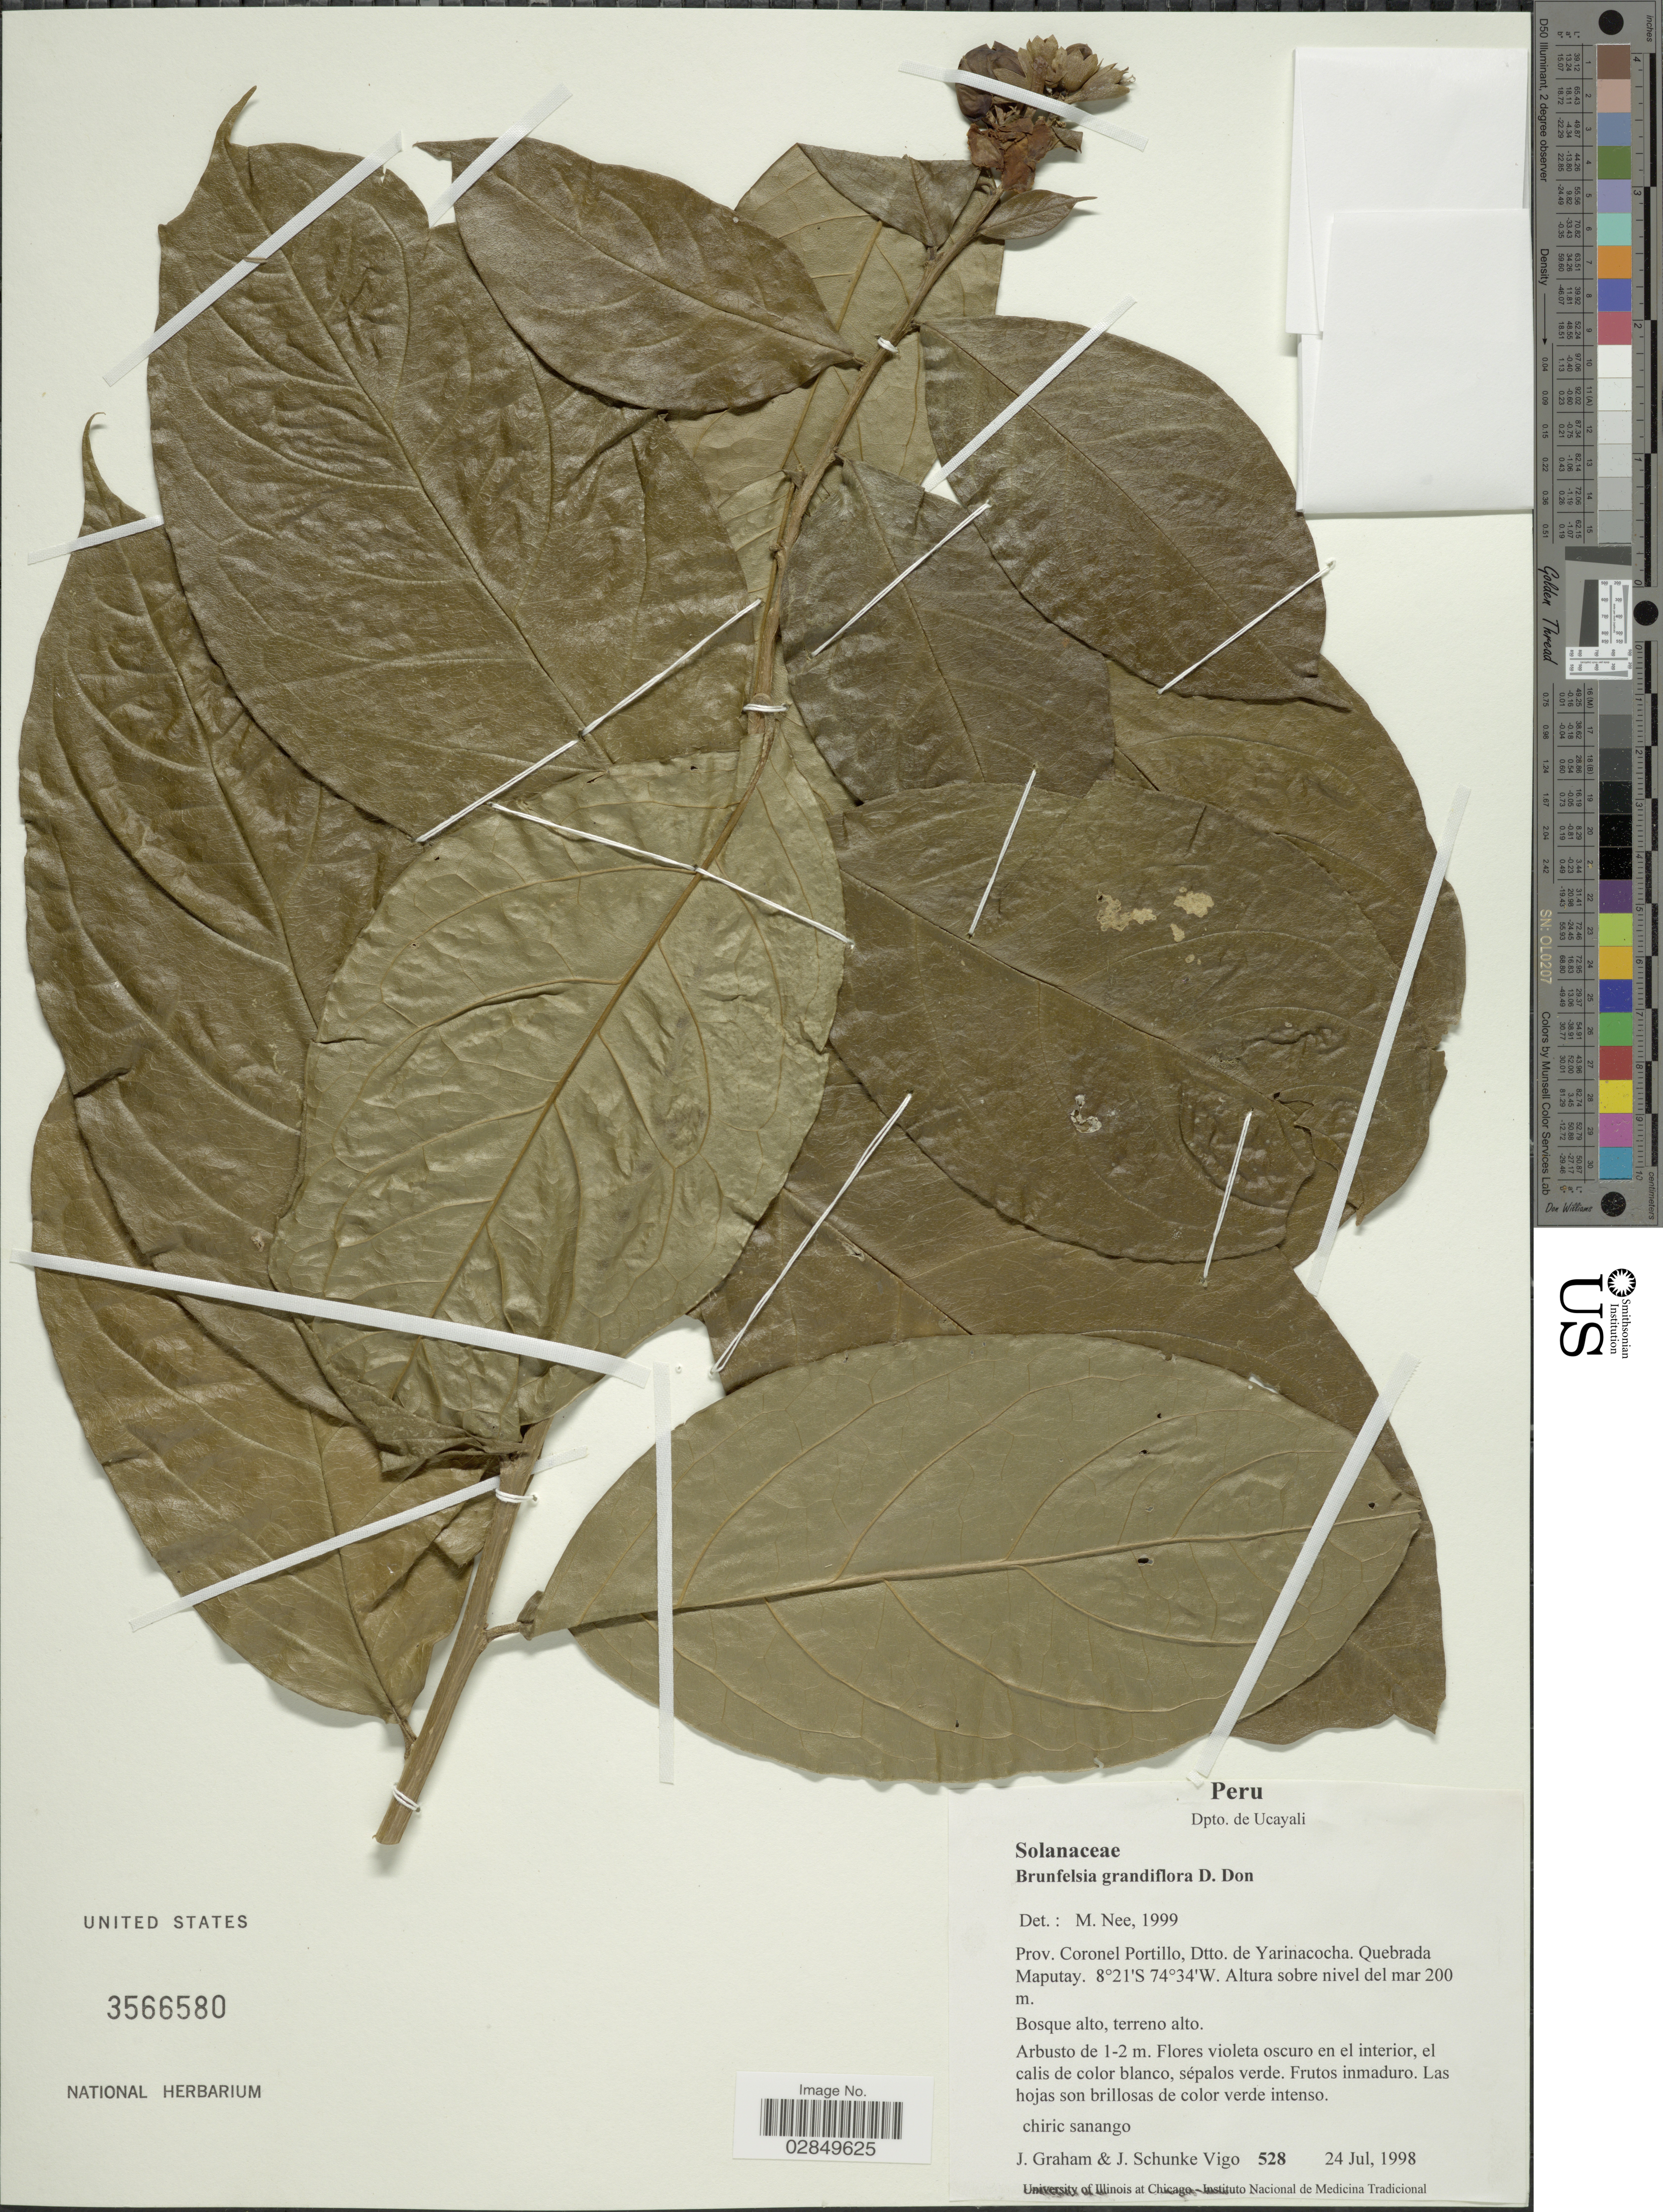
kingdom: Plantae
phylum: Tracheophyta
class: Magnoliopsida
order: Solanales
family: Solanaceae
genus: Brunfelsia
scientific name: Brunfelsia grandiflora subsp. schultesii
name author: Plowman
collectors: J. Graham & J. Schunke Vigo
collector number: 528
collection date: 1998-07-24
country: Peru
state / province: Ucayali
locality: Dpto. de Ucayali, Prov. Coronel Portillo, Dtto. de Yarinacocha, Quebrada Maputay.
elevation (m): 200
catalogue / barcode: US 3566580